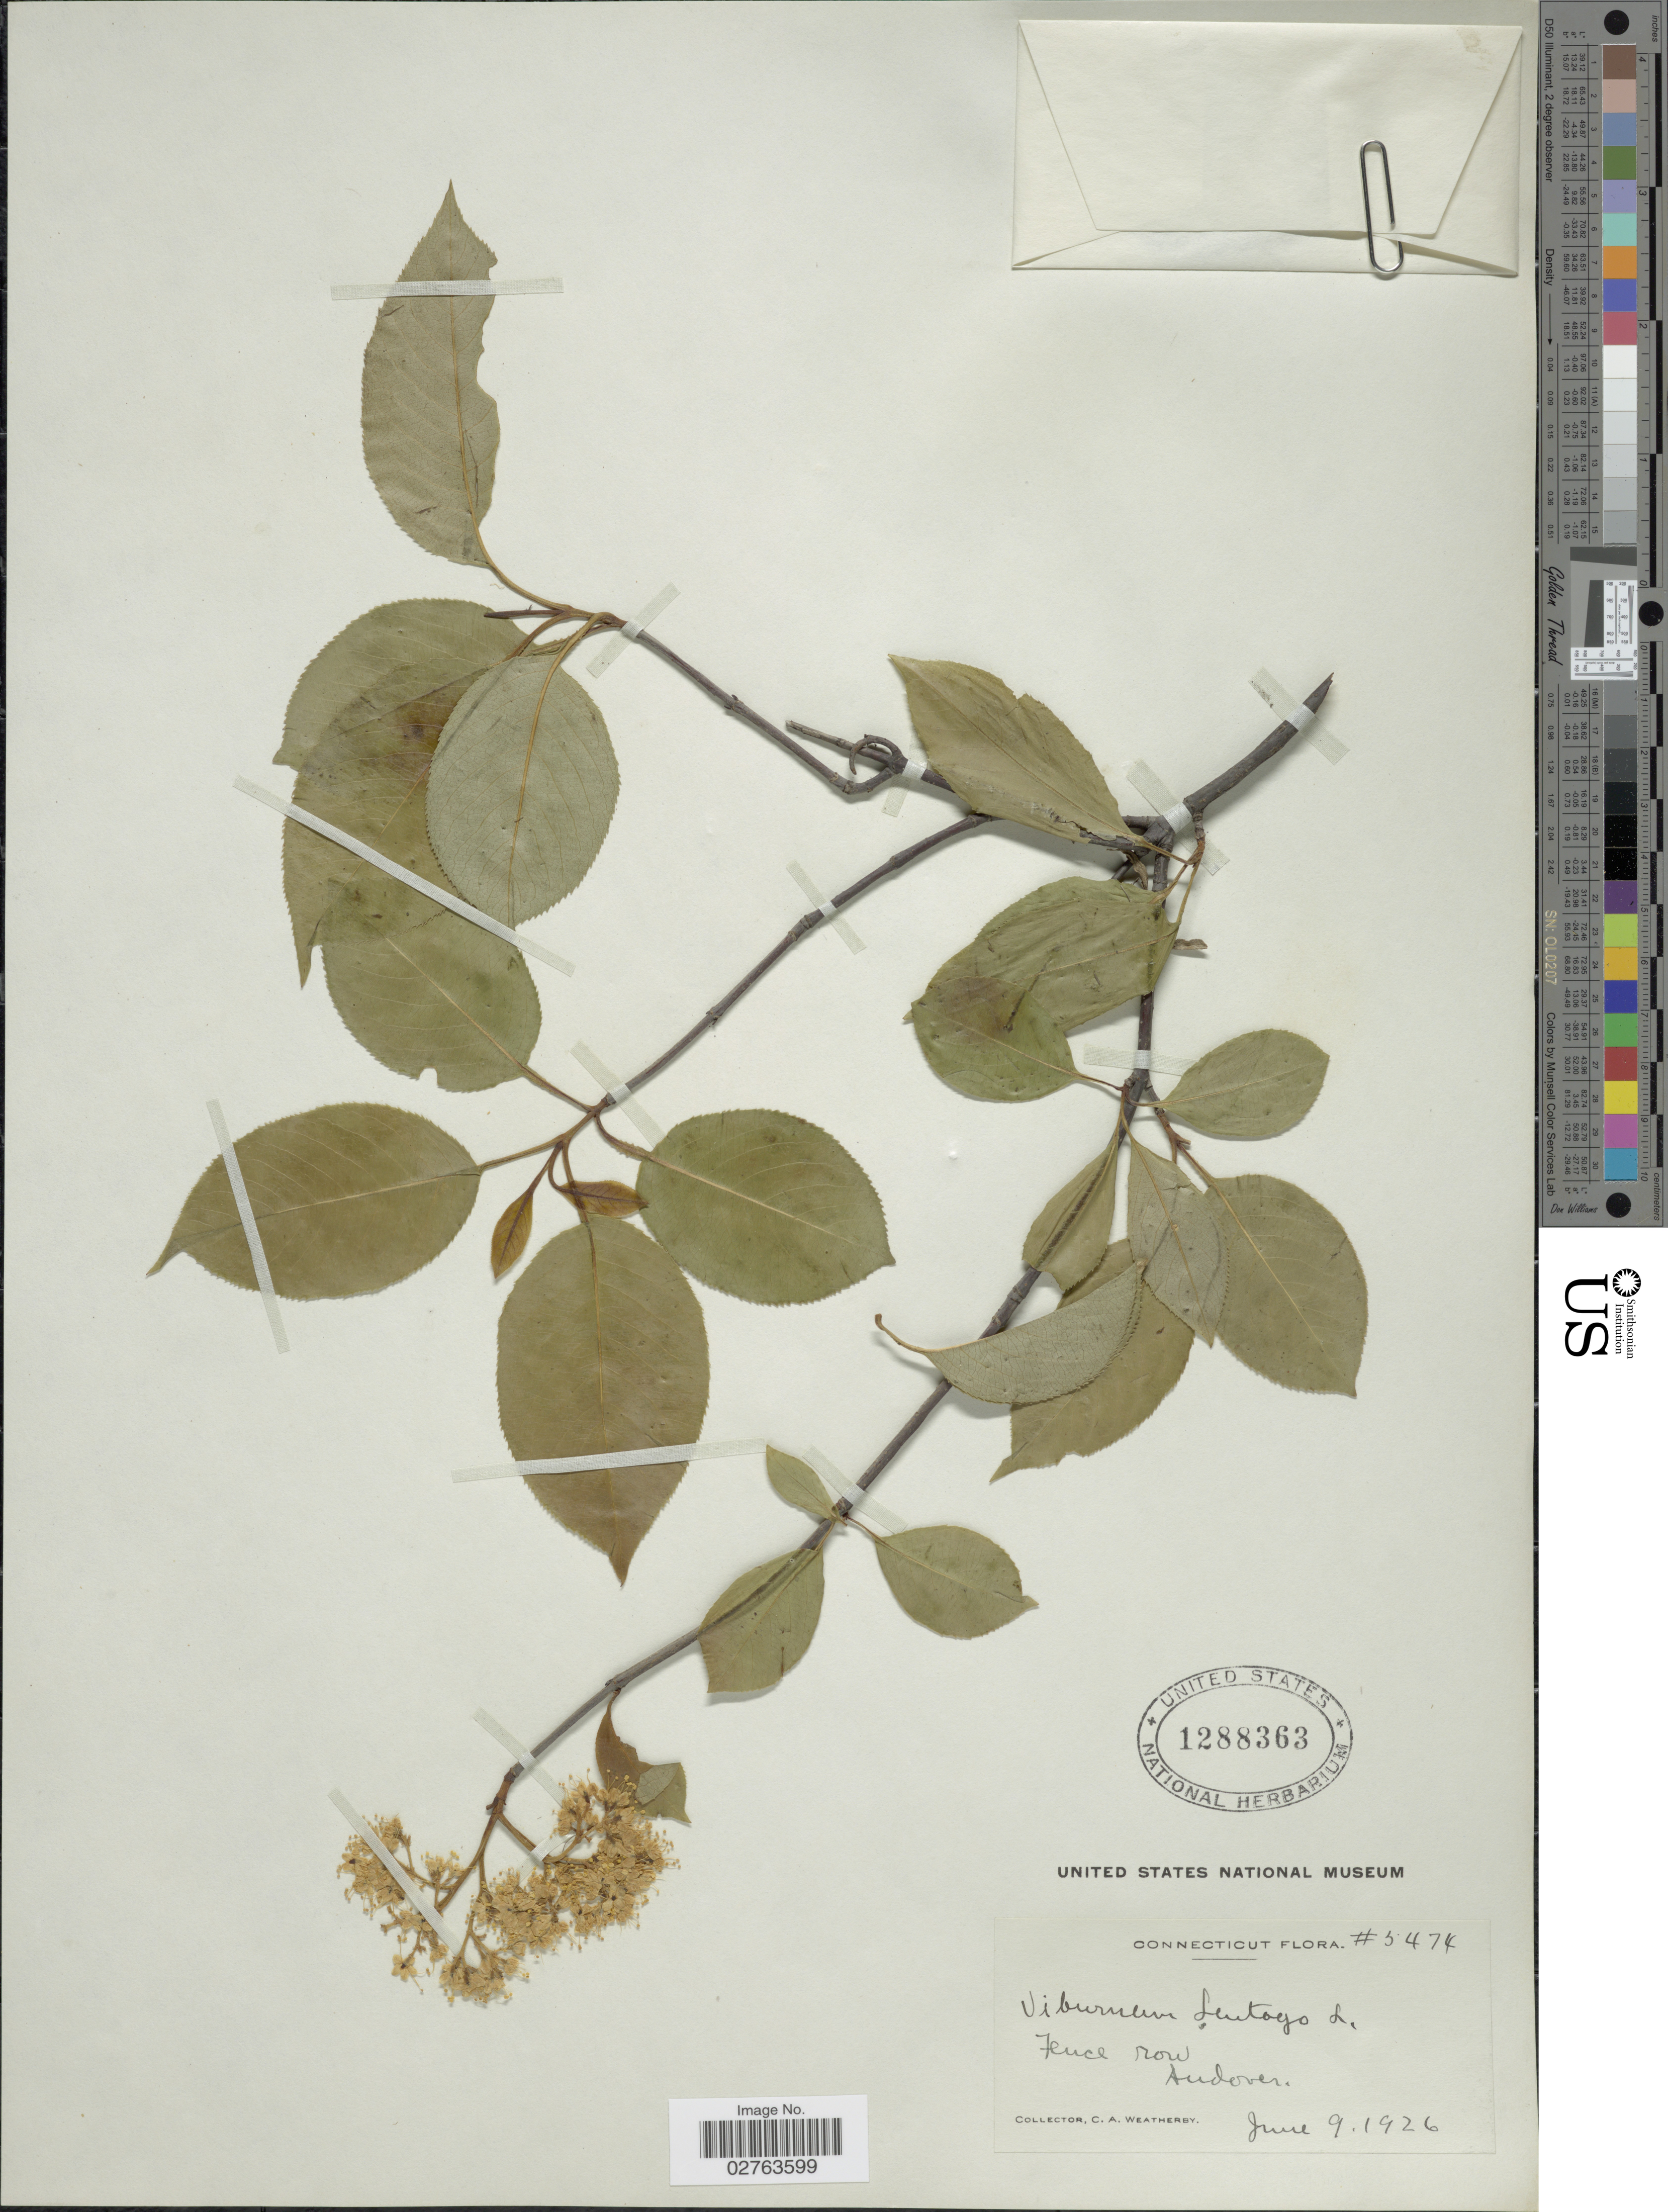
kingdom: Plantae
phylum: Tracheophyta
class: Magnoliopsida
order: Dipsacales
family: Viburnaceae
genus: Viburnum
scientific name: Viburnum lentago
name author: L.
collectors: C. A. Weatherby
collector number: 3474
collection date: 1926-06-09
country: United States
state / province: Connecticut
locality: Andover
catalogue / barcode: US 1288363